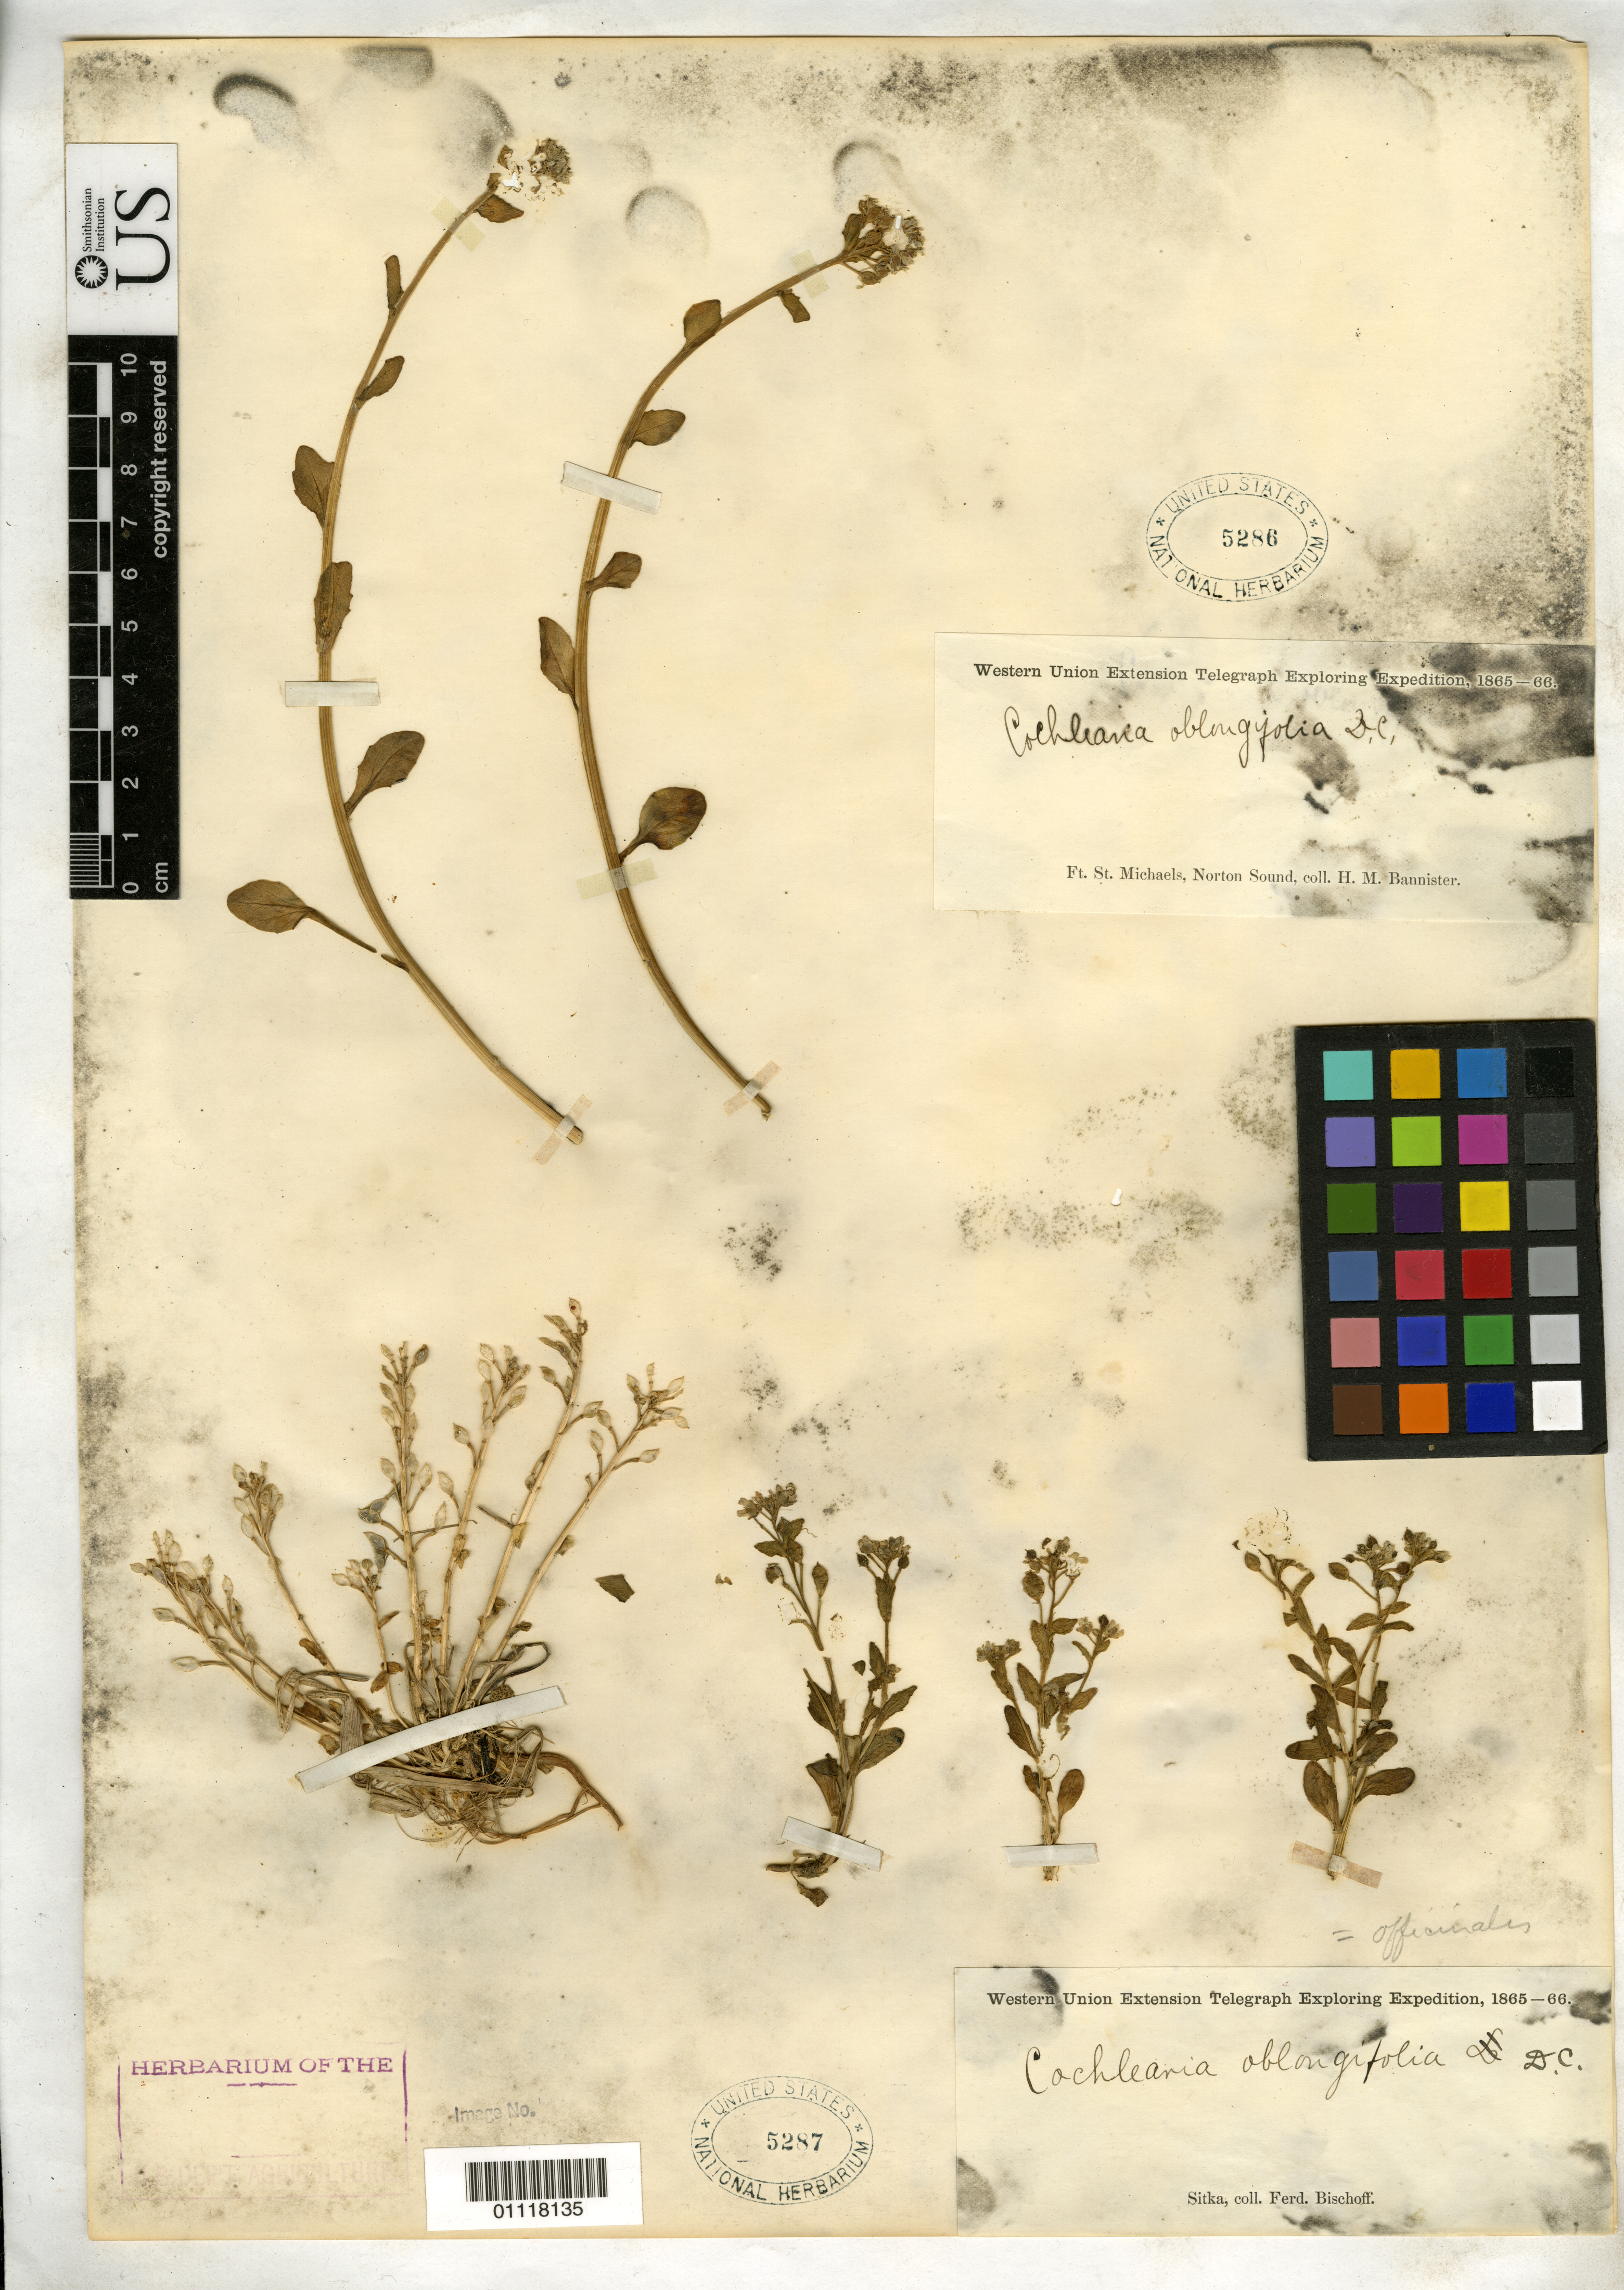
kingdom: Plantae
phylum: Tracheophyta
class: Magnoliopsida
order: Brassicales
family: Brassicaceae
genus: Cochlearia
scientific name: Cochlearia oblongifolia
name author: DC.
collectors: F. Bischoff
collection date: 1865/1866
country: United States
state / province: Alaska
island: Baranof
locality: Sitka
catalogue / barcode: US 5287-2